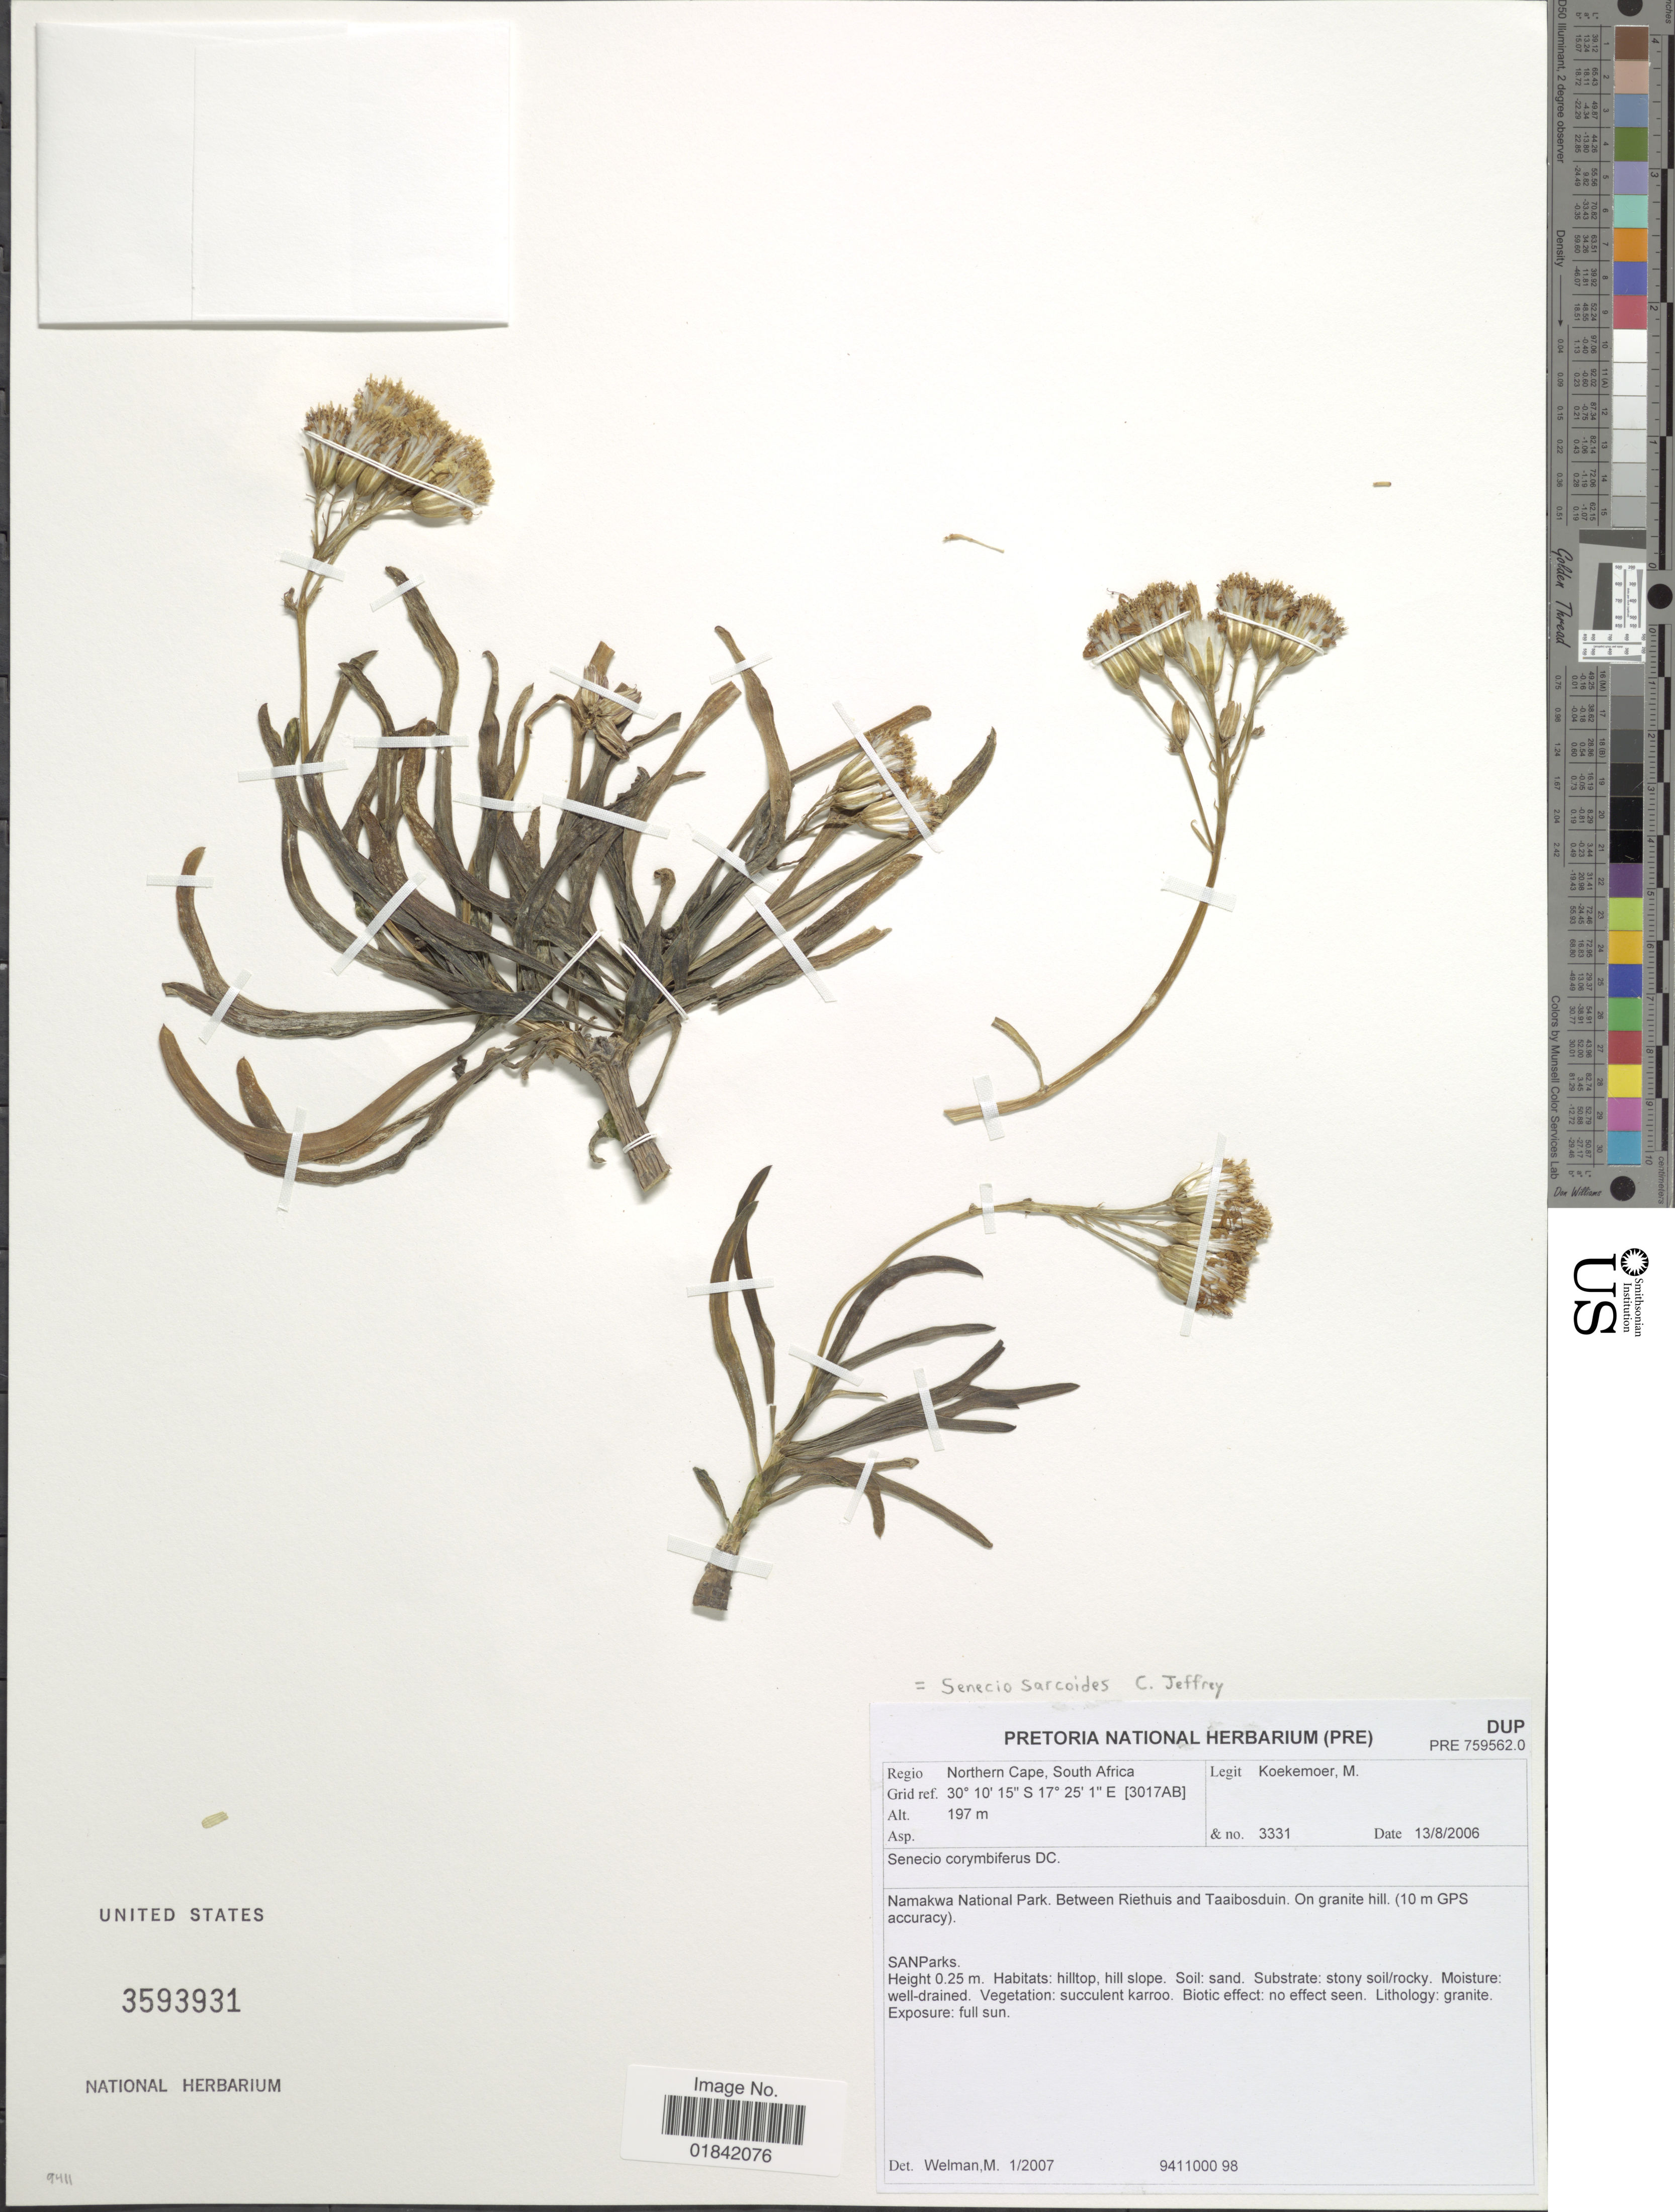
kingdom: Plantae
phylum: Tracheophyta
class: Magnoliopsida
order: Asterales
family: Asteraceae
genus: Senecio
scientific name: Senecio corymbifer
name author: DC.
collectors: M. Koekemoer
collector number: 3331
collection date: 2006-08-13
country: South Africa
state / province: Northern Cape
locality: Namakwa National Park, between Riethuis and Taaibosduin, on granite hill (10 m GPS accuracy)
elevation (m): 197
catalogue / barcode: US 3593931